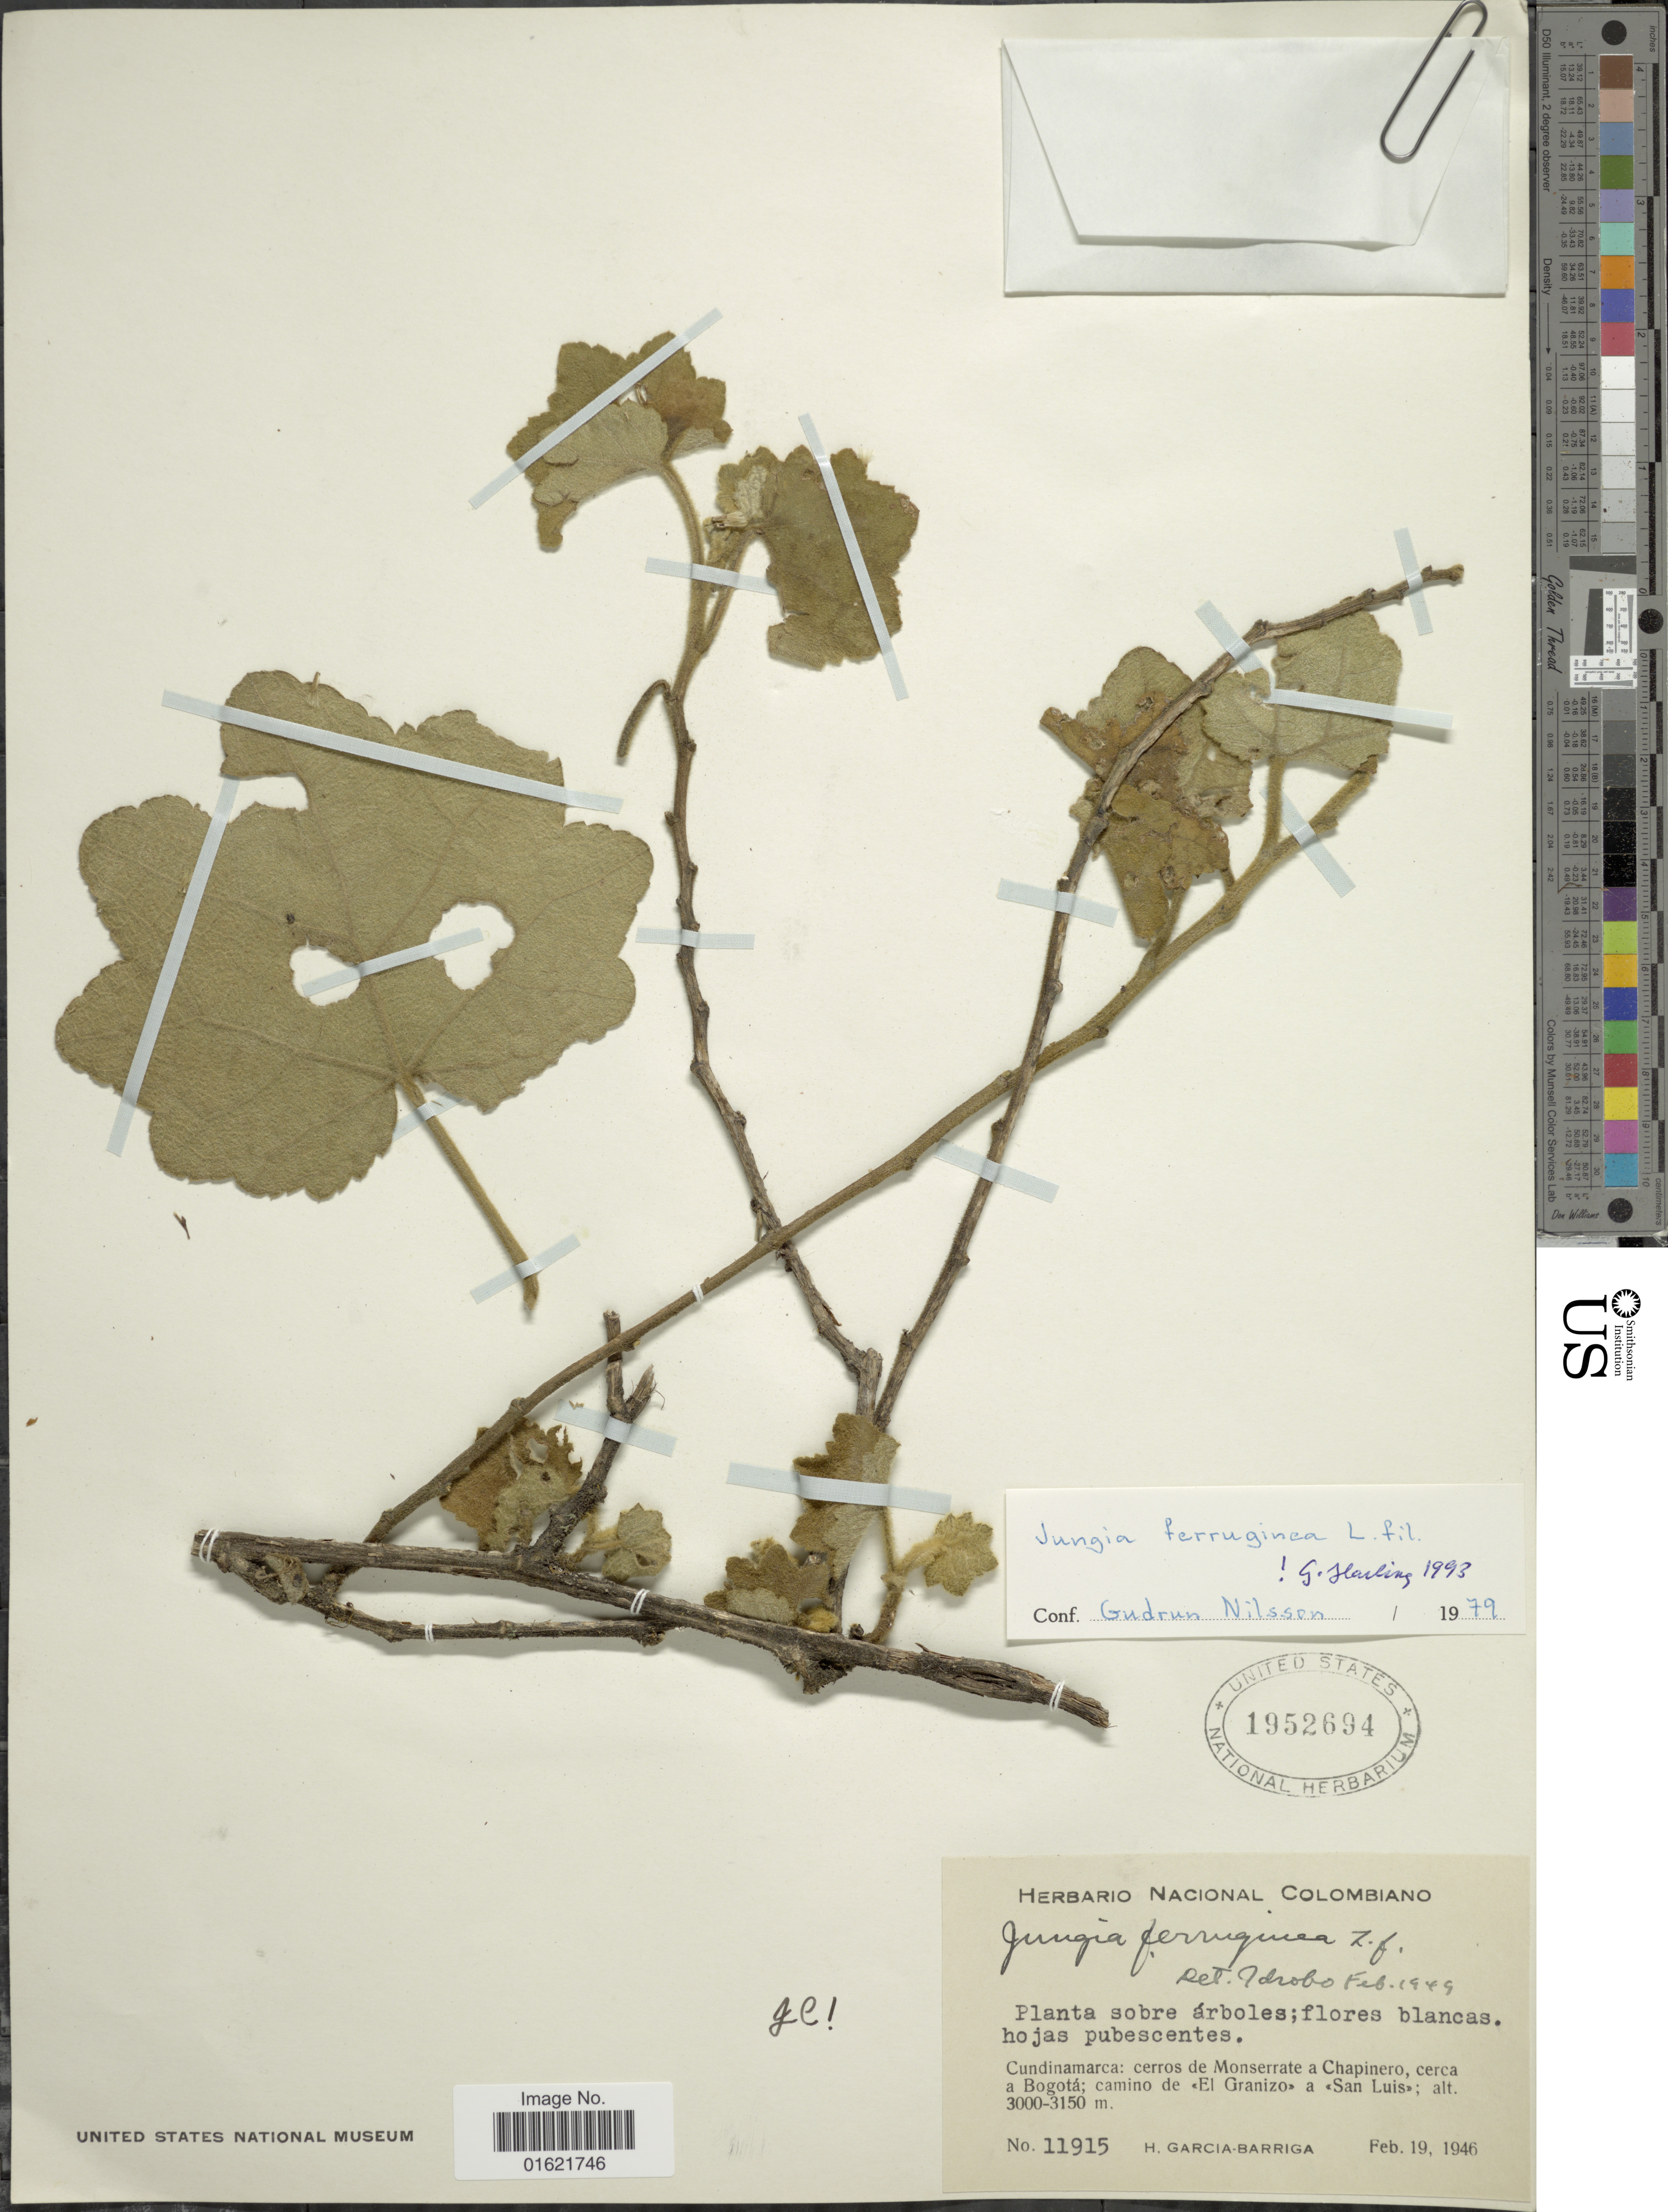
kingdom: Plantae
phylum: Tracheophyta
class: Magnoliopsida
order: Asterales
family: Asteraceae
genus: Jungia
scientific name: Jungia ferruginea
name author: L. f.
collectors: H. García Barriga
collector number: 11915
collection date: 1946-02-19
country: Colombia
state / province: Cundinamarca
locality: Cerros de Monserrate a Chapinero, cerca a Bogota; camino de El Granizo a San Luis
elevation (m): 3000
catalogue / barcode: US 1952694